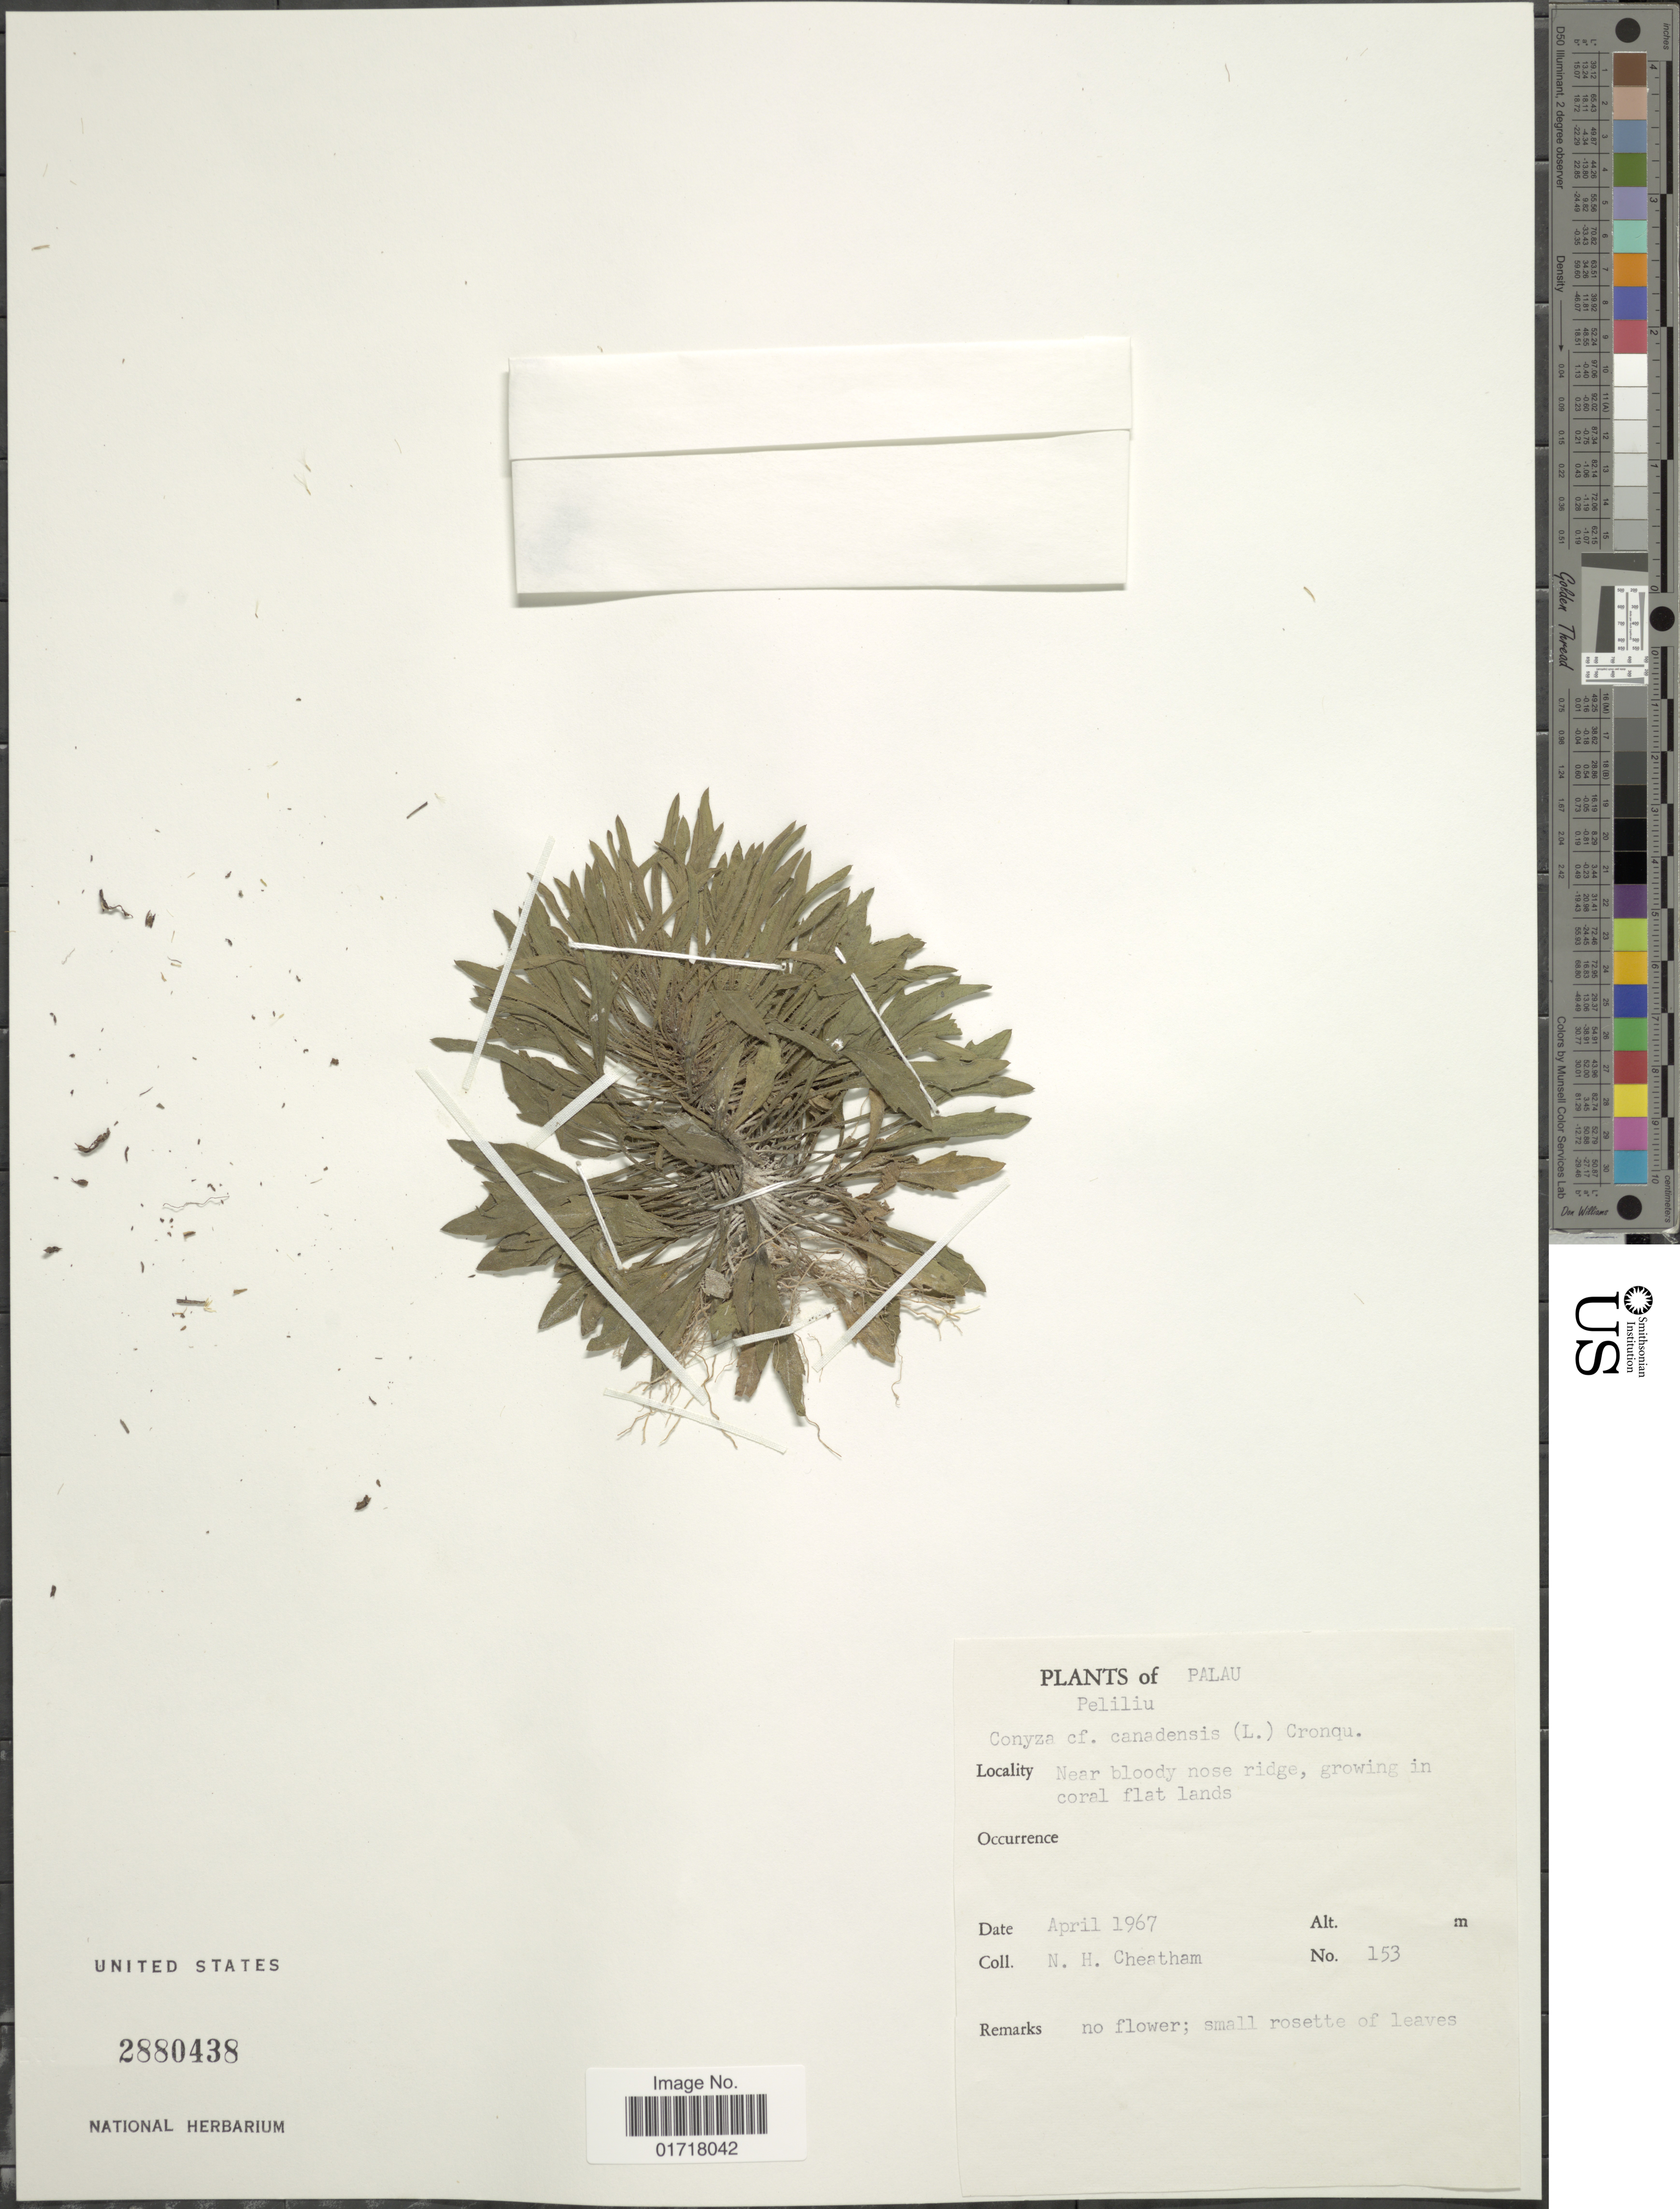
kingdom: Plantae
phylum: Tracheophyta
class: Magnoliopsida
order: Asterales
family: Asteraceae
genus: Erigeron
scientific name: Erigeron canadensis var. pusillus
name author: (Nutt.) Bolvin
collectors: N. H. Cheatham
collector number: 153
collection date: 1967-04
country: Palau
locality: Palau, Peliliu, Near bloody nose ridge, growing in coral flat lands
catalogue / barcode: US 2880438